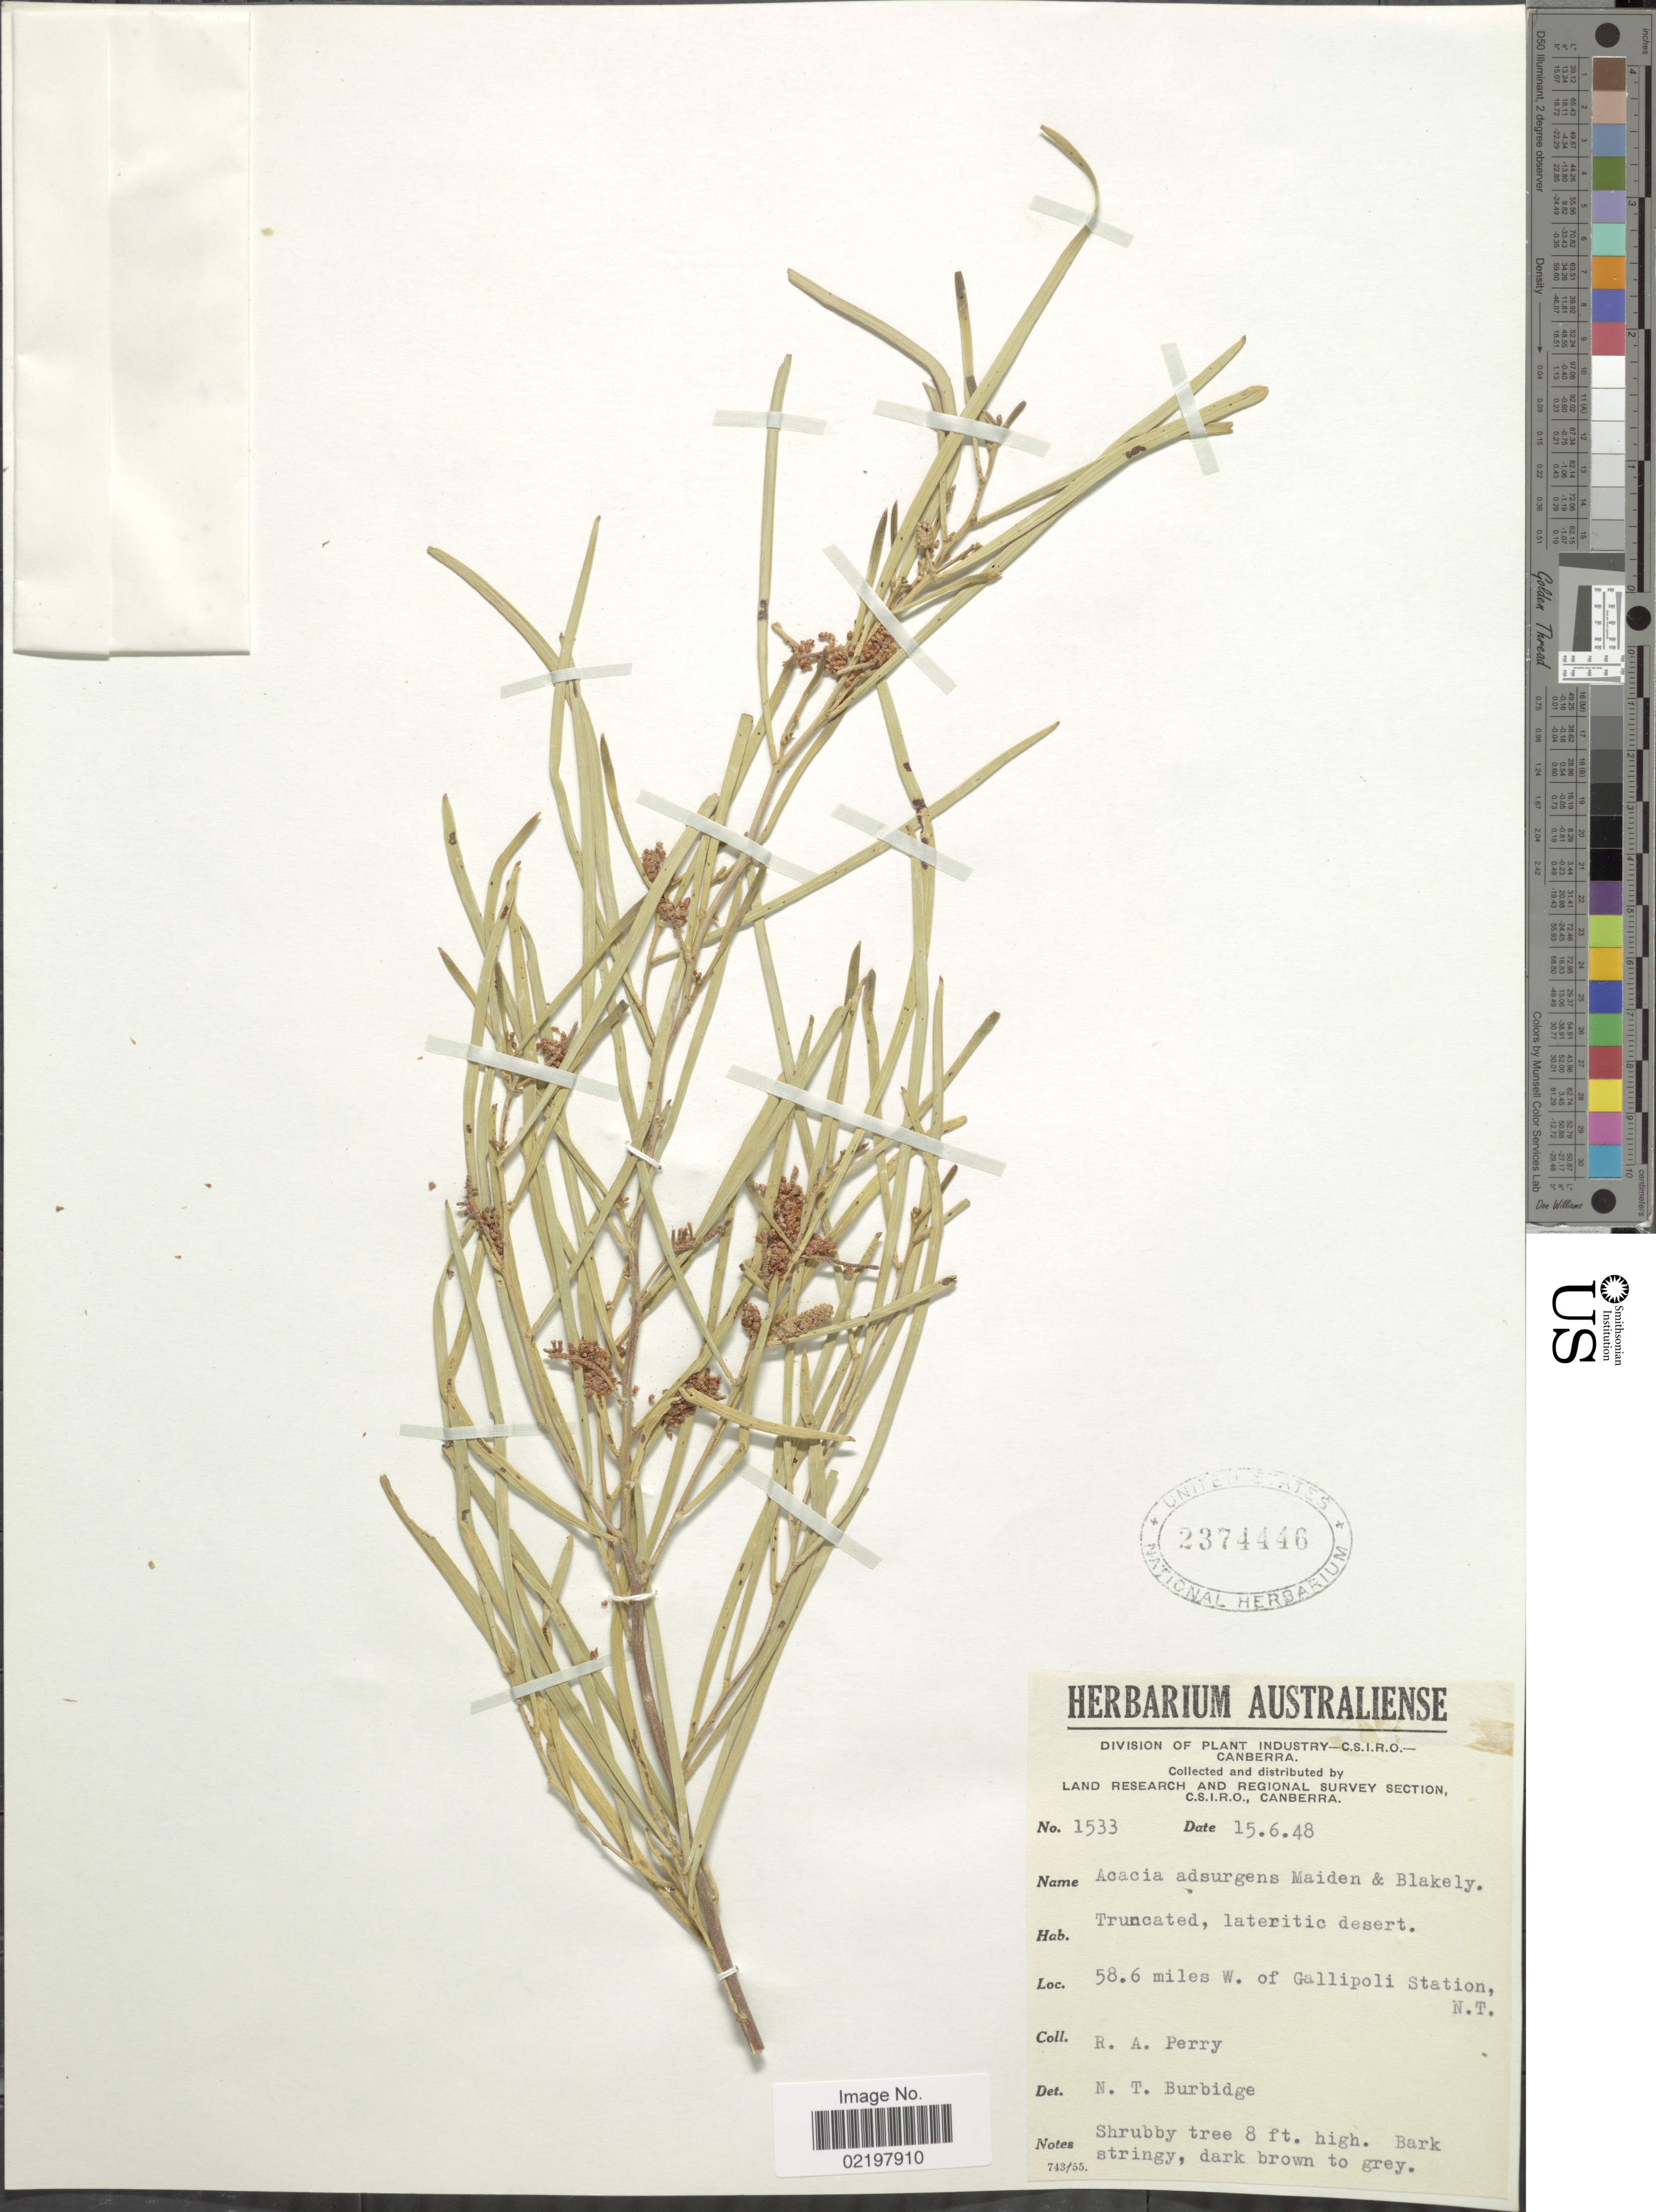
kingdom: Plantae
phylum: Tracheophyta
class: Magnoliopsida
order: Fabales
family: Fabaceae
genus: Acacia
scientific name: Acacia adsurgens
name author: Maiden & Blakeley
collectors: Perry, R. A.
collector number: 1533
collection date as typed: Transcribed d/m/y: 15/6/48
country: Australia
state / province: Northern Territory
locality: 58.6 miles W. of Gallipoli Station, N. T.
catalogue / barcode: US 2374446